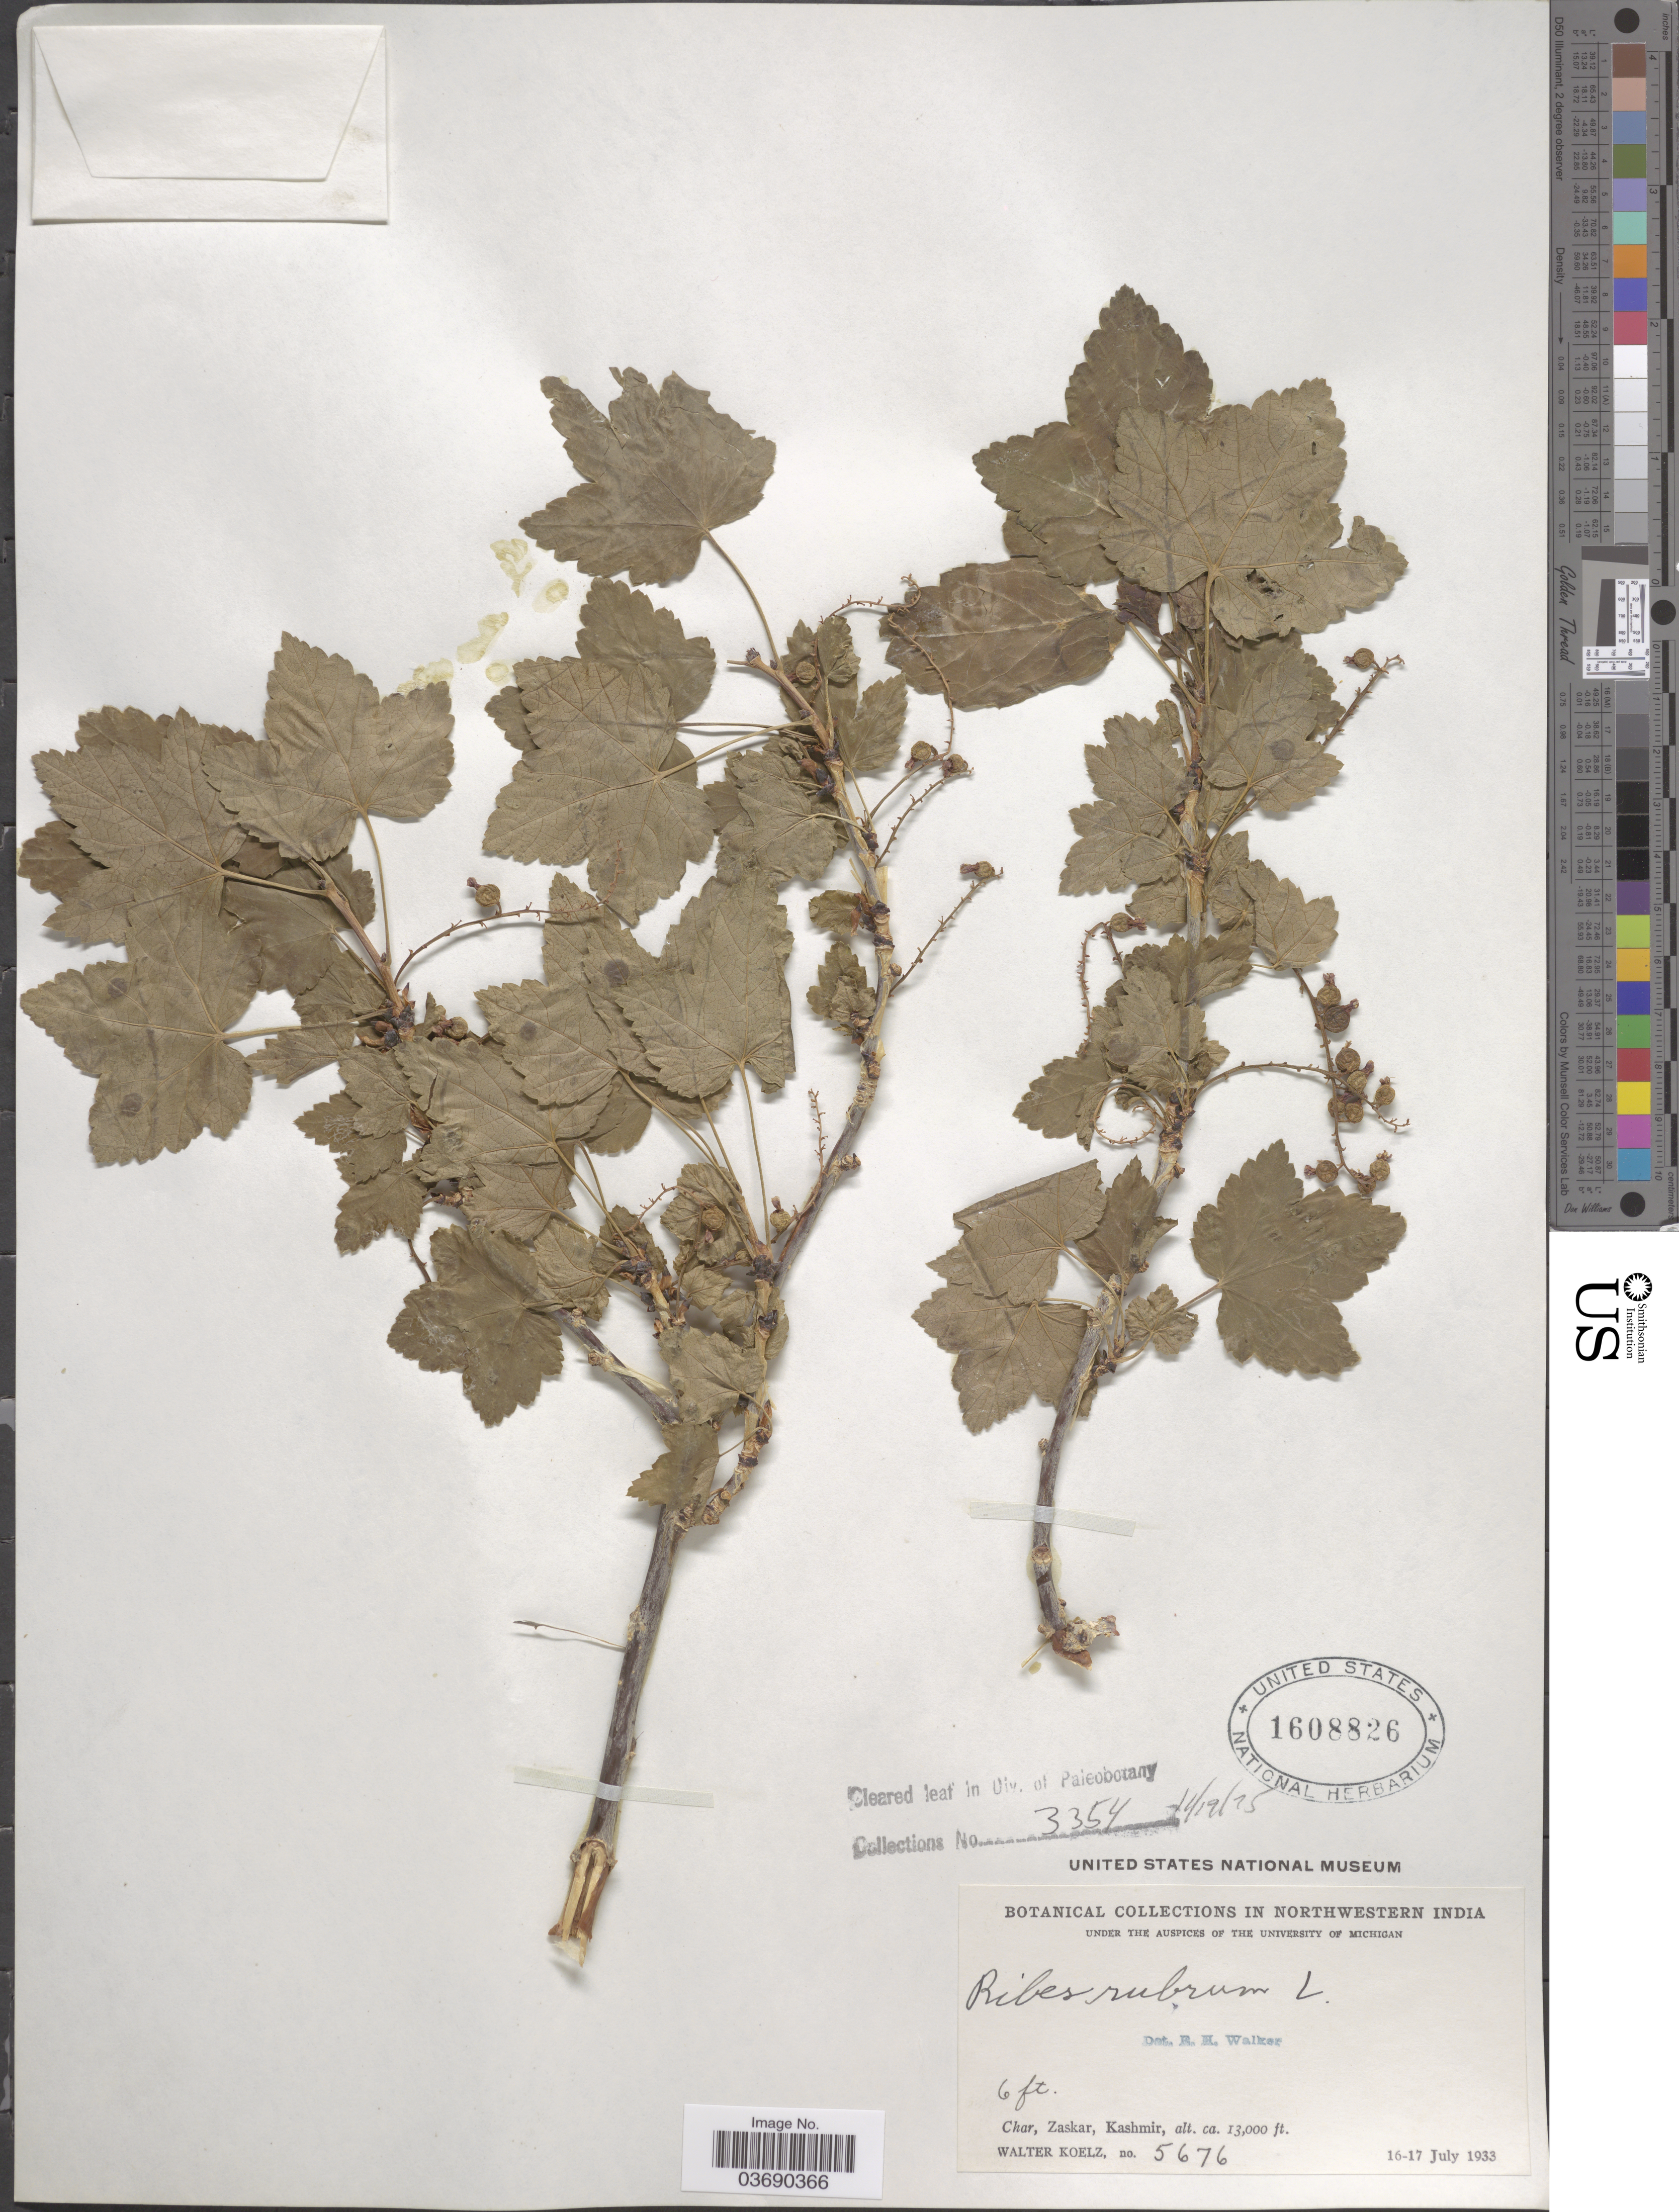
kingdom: Plantae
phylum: Tracheophyta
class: Magnoliopsida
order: Saxifragales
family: Grossulariaceae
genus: Ribes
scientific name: Ribes rubrum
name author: L.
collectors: W. N. Koelz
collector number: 5676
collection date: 1933-07-16/1933-07-17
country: India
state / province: Jammu and Kashmir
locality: Northwestern India. Char, Zaskar, Kashmir.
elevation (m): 3962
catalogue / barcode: US 1608826